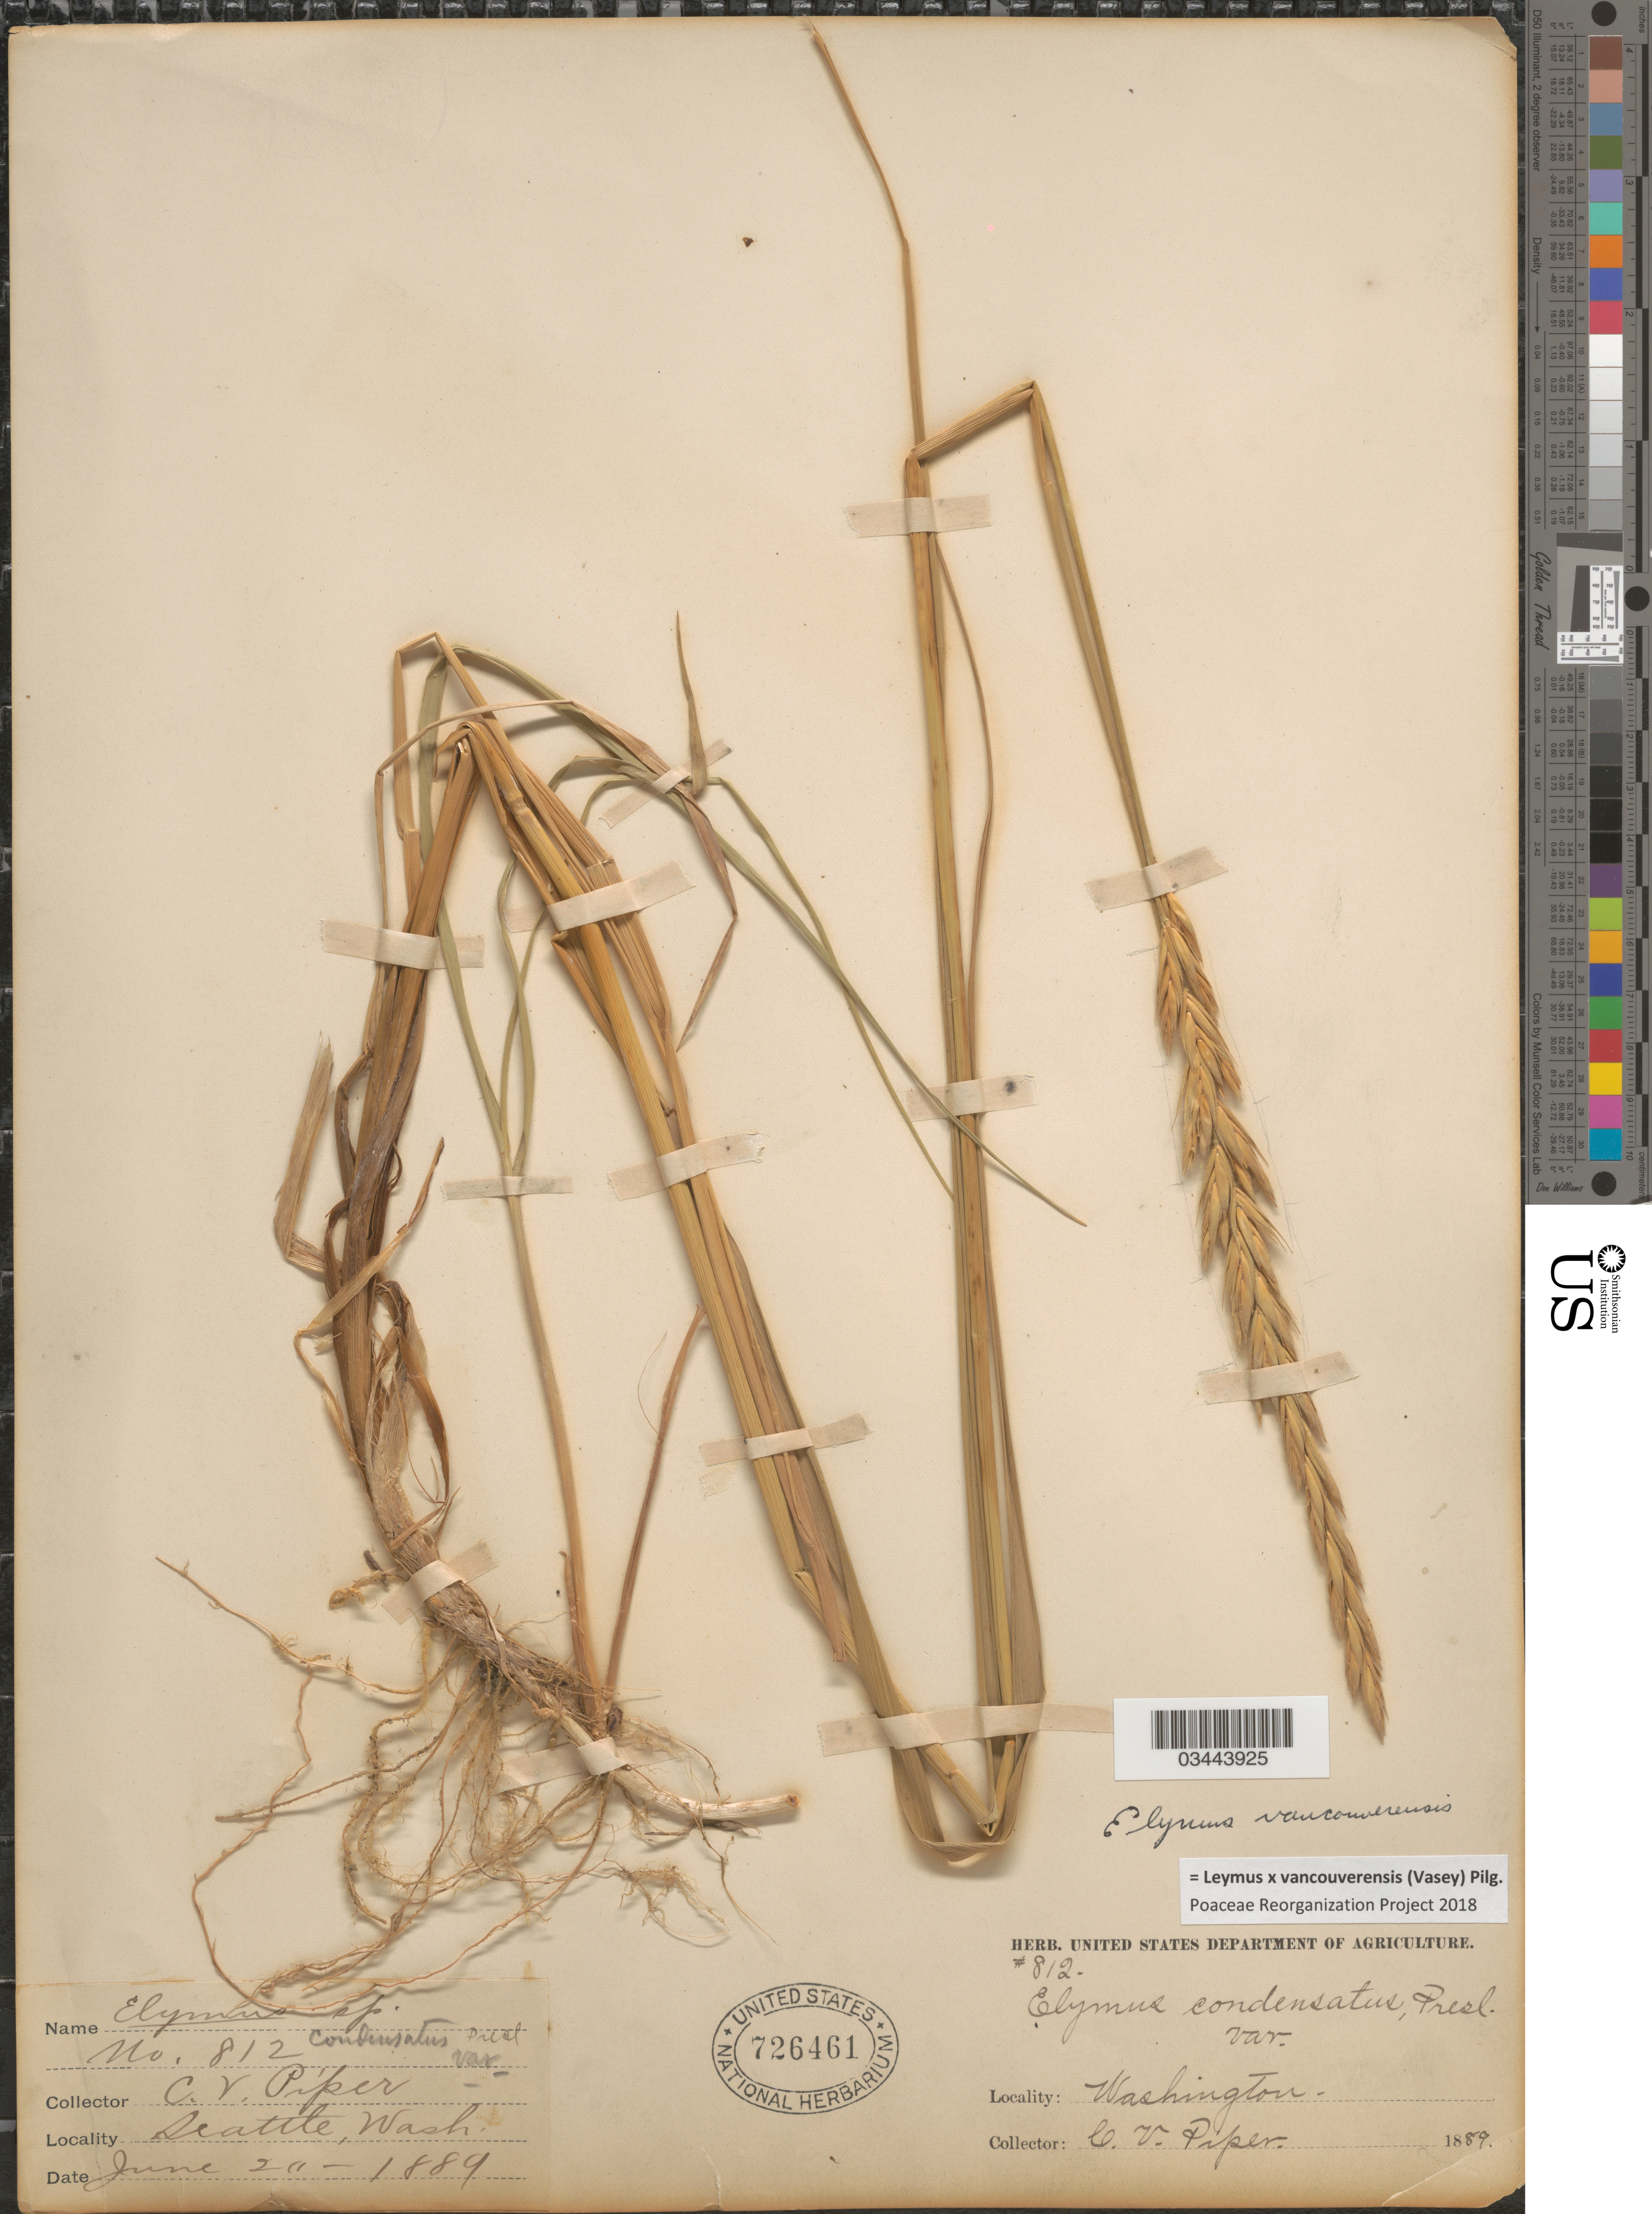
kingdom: Plantae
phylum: Tracheophyta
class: Liliopsida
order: Poales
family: Poaceae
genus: Leymus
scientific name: Leymus x vancouverensis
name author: (Vasey) Pilg.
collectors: C. V. Piper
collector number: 812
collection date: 1889-06-20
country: United States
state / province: Washington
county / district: King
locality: Seattle.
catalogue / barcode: US 726461